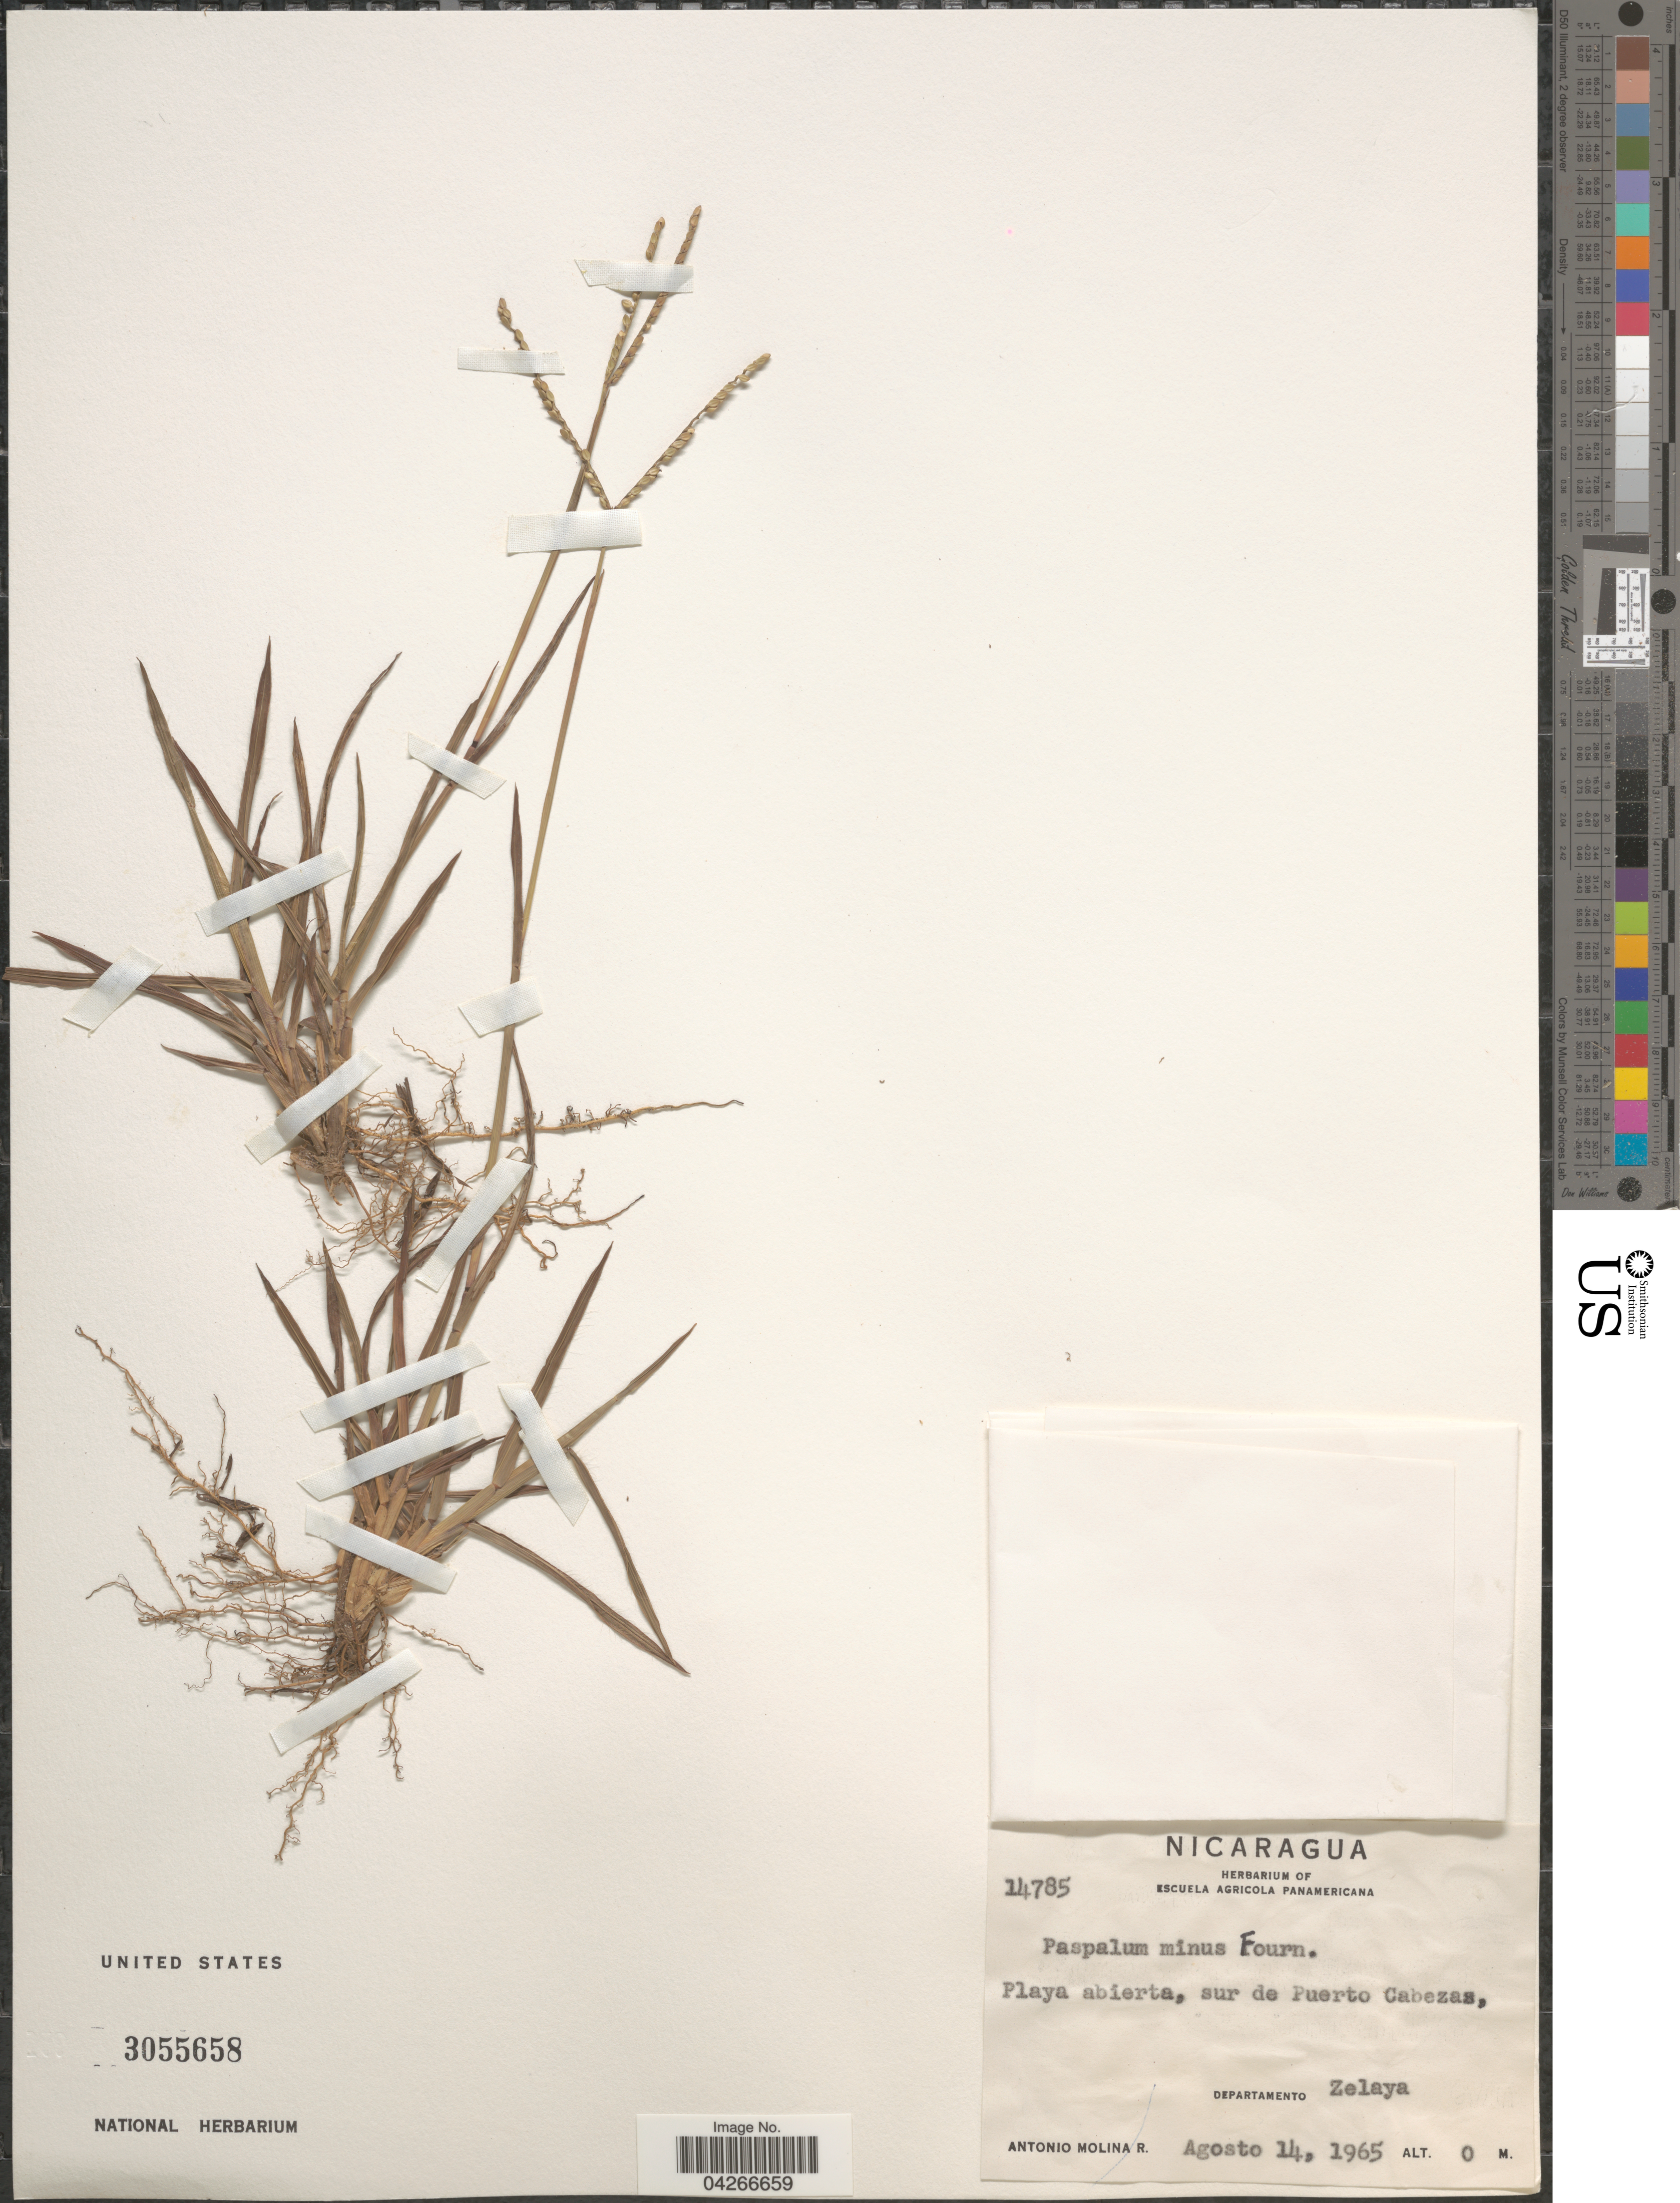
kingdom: Plantae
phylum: Tracheophyta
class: Liliopsida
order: Poales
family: Poaceae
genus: Paspalum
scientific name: Paspalum minus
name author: E. Fourn.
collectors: A. Molina R.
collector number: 14785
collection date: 1965-08-14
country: Nicaragua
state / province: Atlántico Norte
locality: Playa abierta, sur de Puerto Cabezas, Departamento Zelaya.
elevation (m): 0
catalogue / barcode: US 3055658